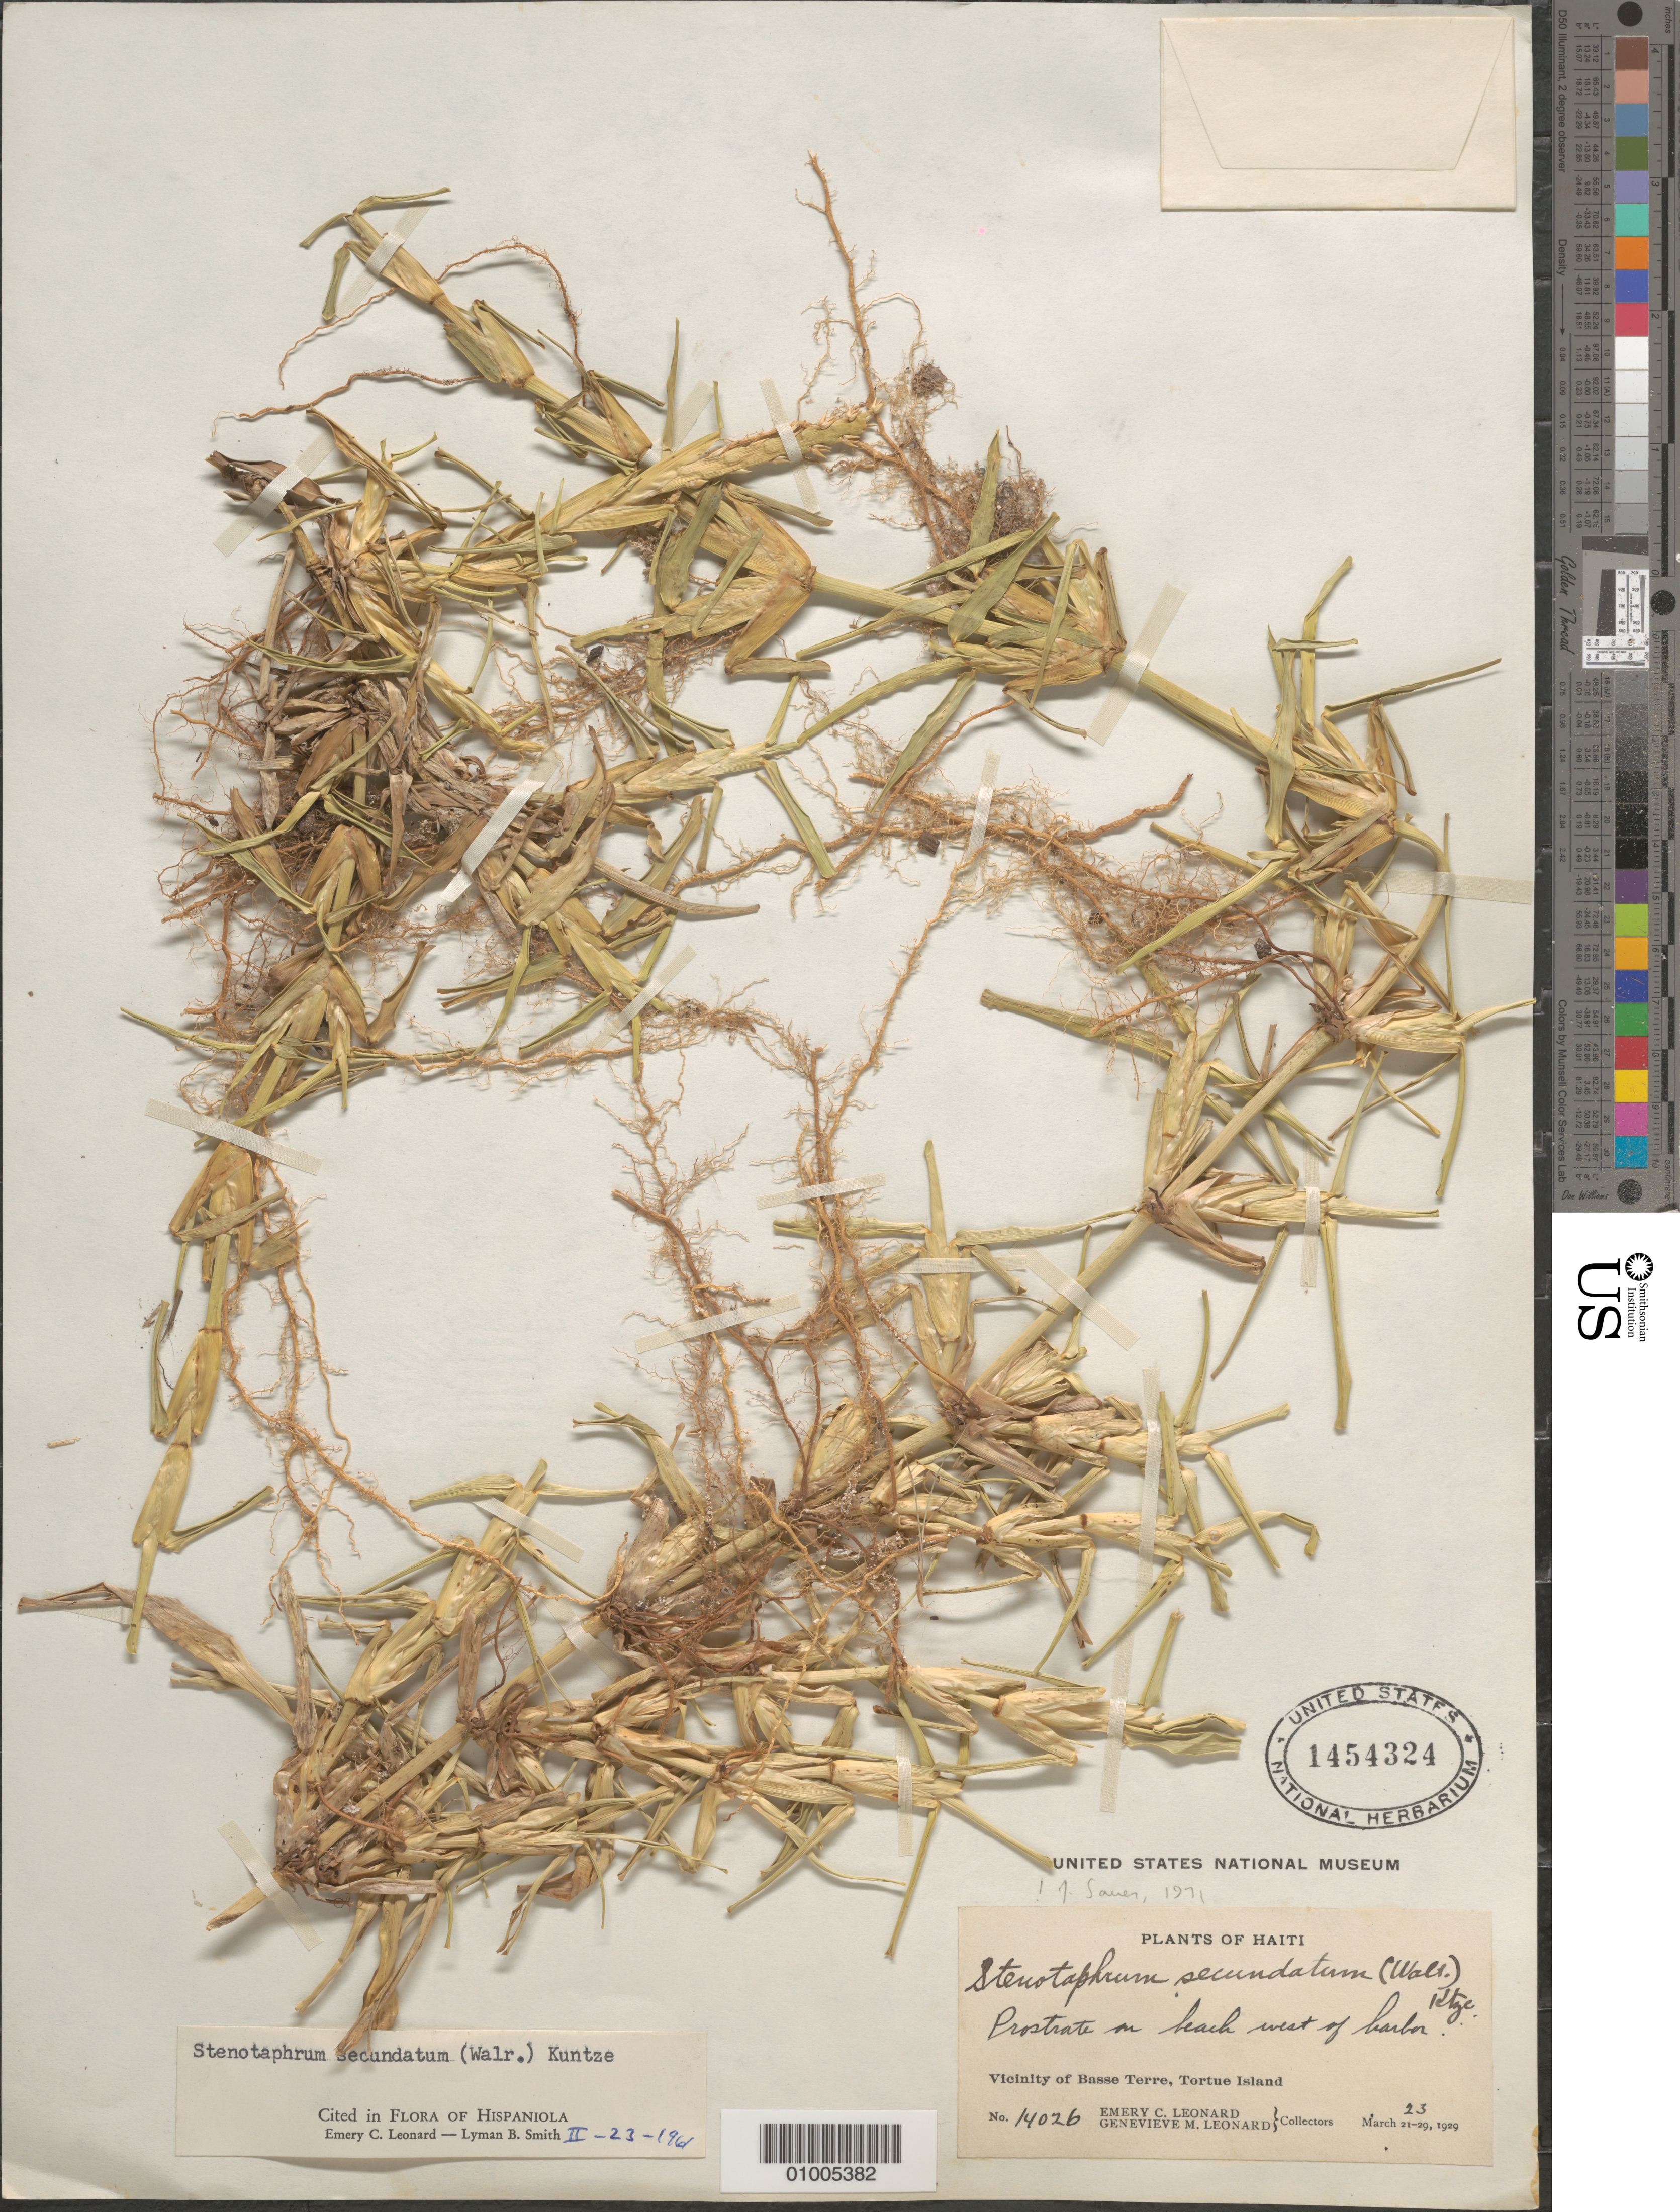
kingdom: Plantae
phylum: Tracheophyta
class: Liliopsida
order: Poales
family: Poaceae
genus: Stenotaphrum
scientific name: Stenotaphrum secundatum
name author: (Walter) Kuntze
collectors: E. C. Leonard & G. M. Leonard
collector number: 14026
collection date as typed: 23 Mar 1929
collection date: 1929-03-23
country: Haiti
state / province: Nord-Óuest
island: Île de la Tortue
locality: Vicinity of Basse Terre, Tortue Island. Prostrate on beach west of harbor.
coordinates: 0 N, 0 E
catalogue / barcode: US 1454324